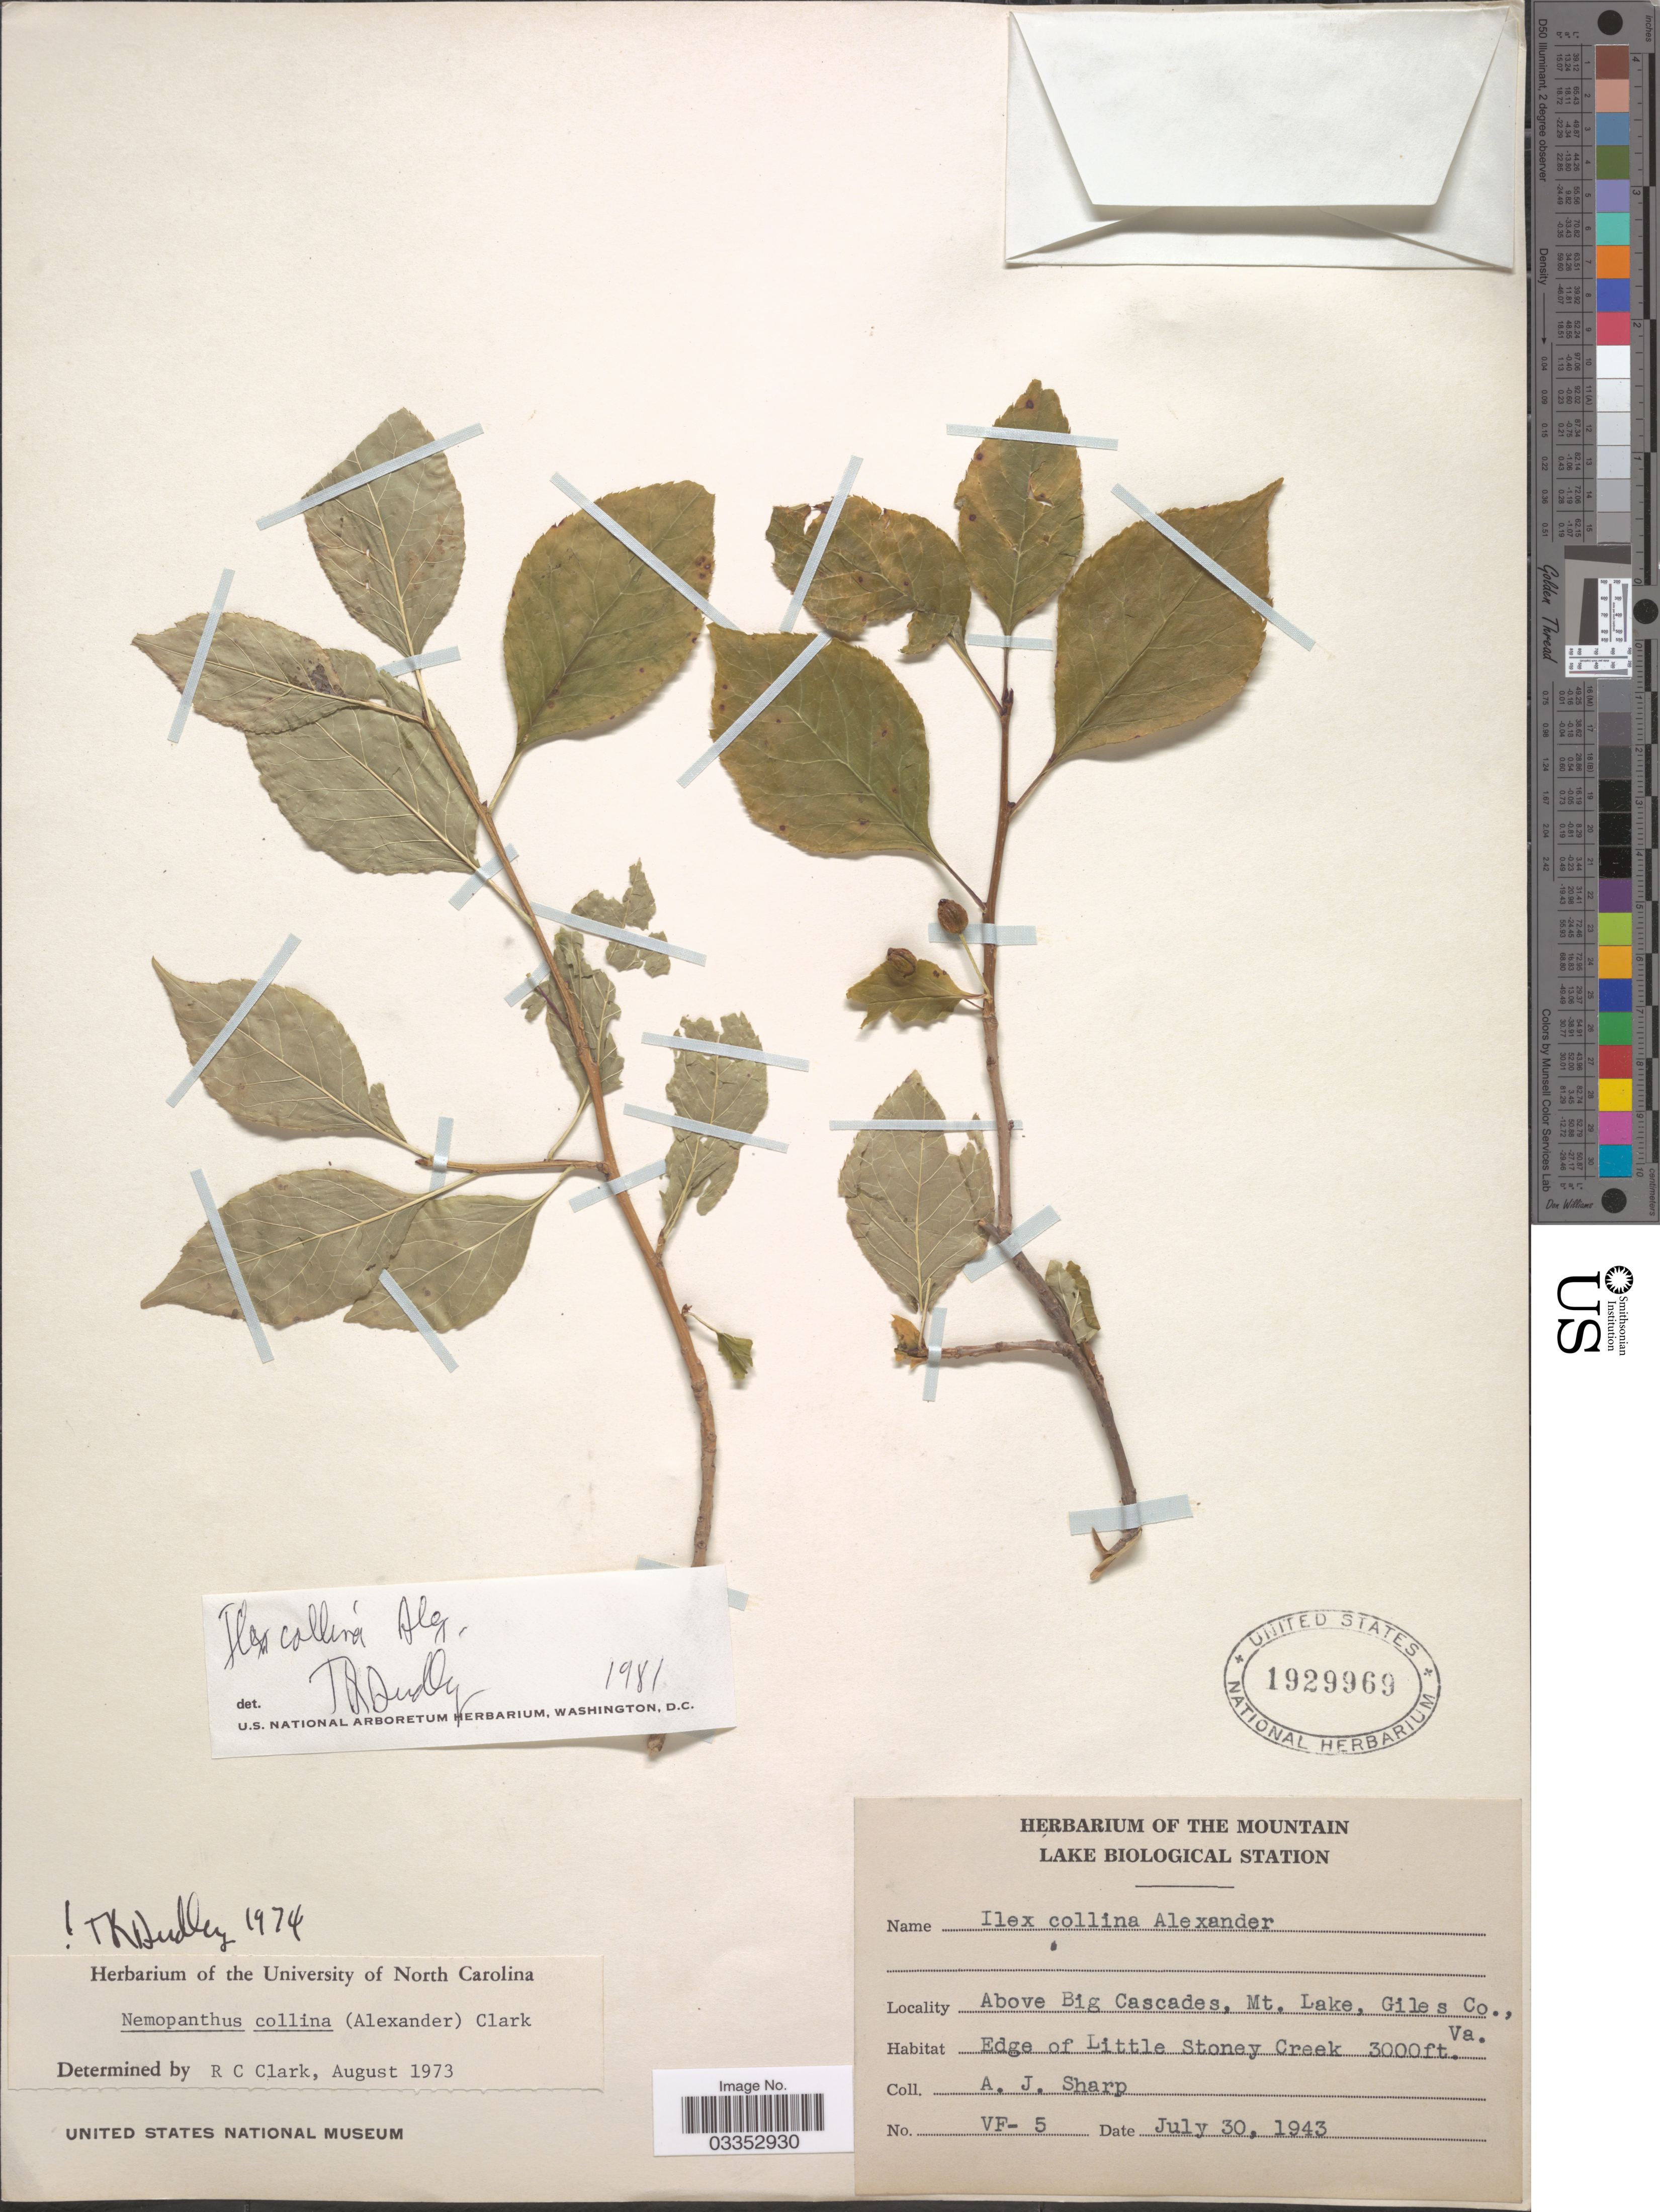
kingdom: Plantae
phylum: Tracheophyta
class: Magnoliopsida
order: Aquifoliales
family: Aquifoliaceae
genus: Nemopanthus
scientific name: Nemopanthus collinus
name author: (Alexander) R.C. Clark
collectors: A. J. Sharp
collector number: VF-5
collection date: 1943-07-30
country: United States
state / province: Virginia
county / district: Giles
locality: Above Big Cascades, Mt. Lake,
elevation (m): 914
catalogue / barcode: US 1929969